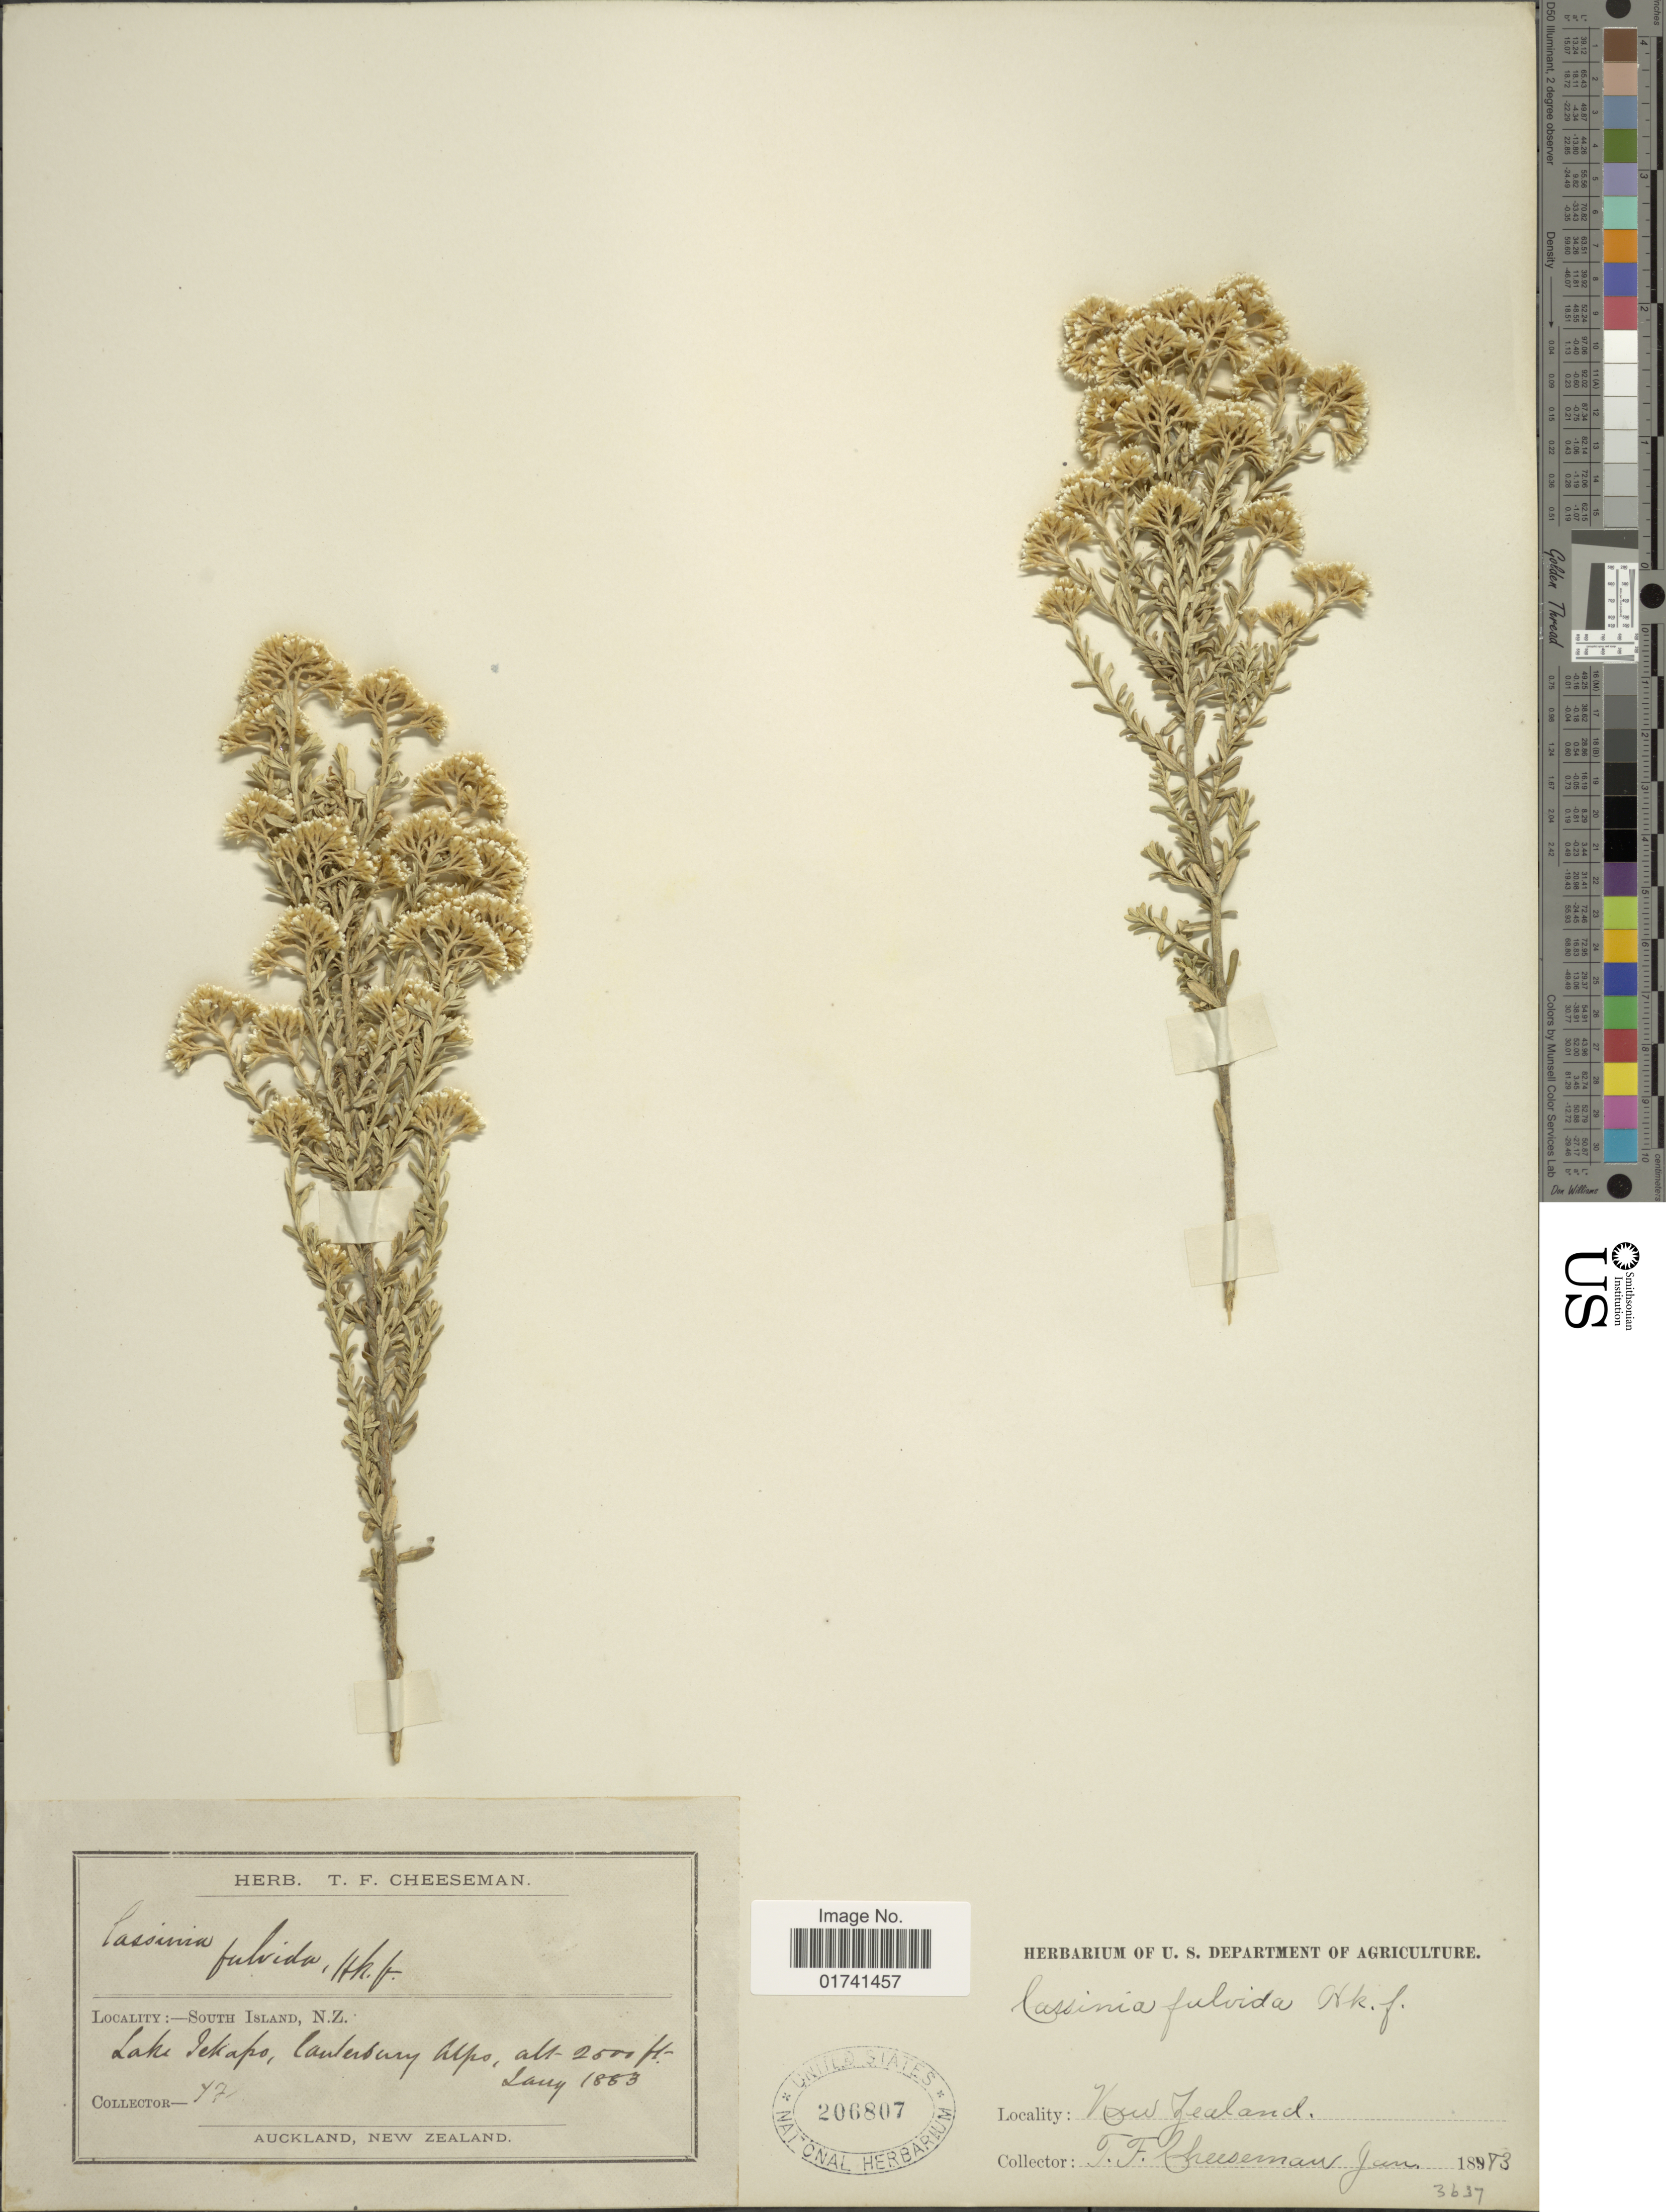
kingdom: Plantae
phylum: Tracheophyta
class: Magnoliopsida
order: Asterales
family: Asteraceae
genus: Cassinia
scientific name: Cassinia fulvida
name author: A. Cunn. & DC.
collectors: T. F. Cheeseman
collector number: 3637*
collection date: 1883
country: New Zealand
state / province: Canterbury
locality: South Island, Lake Tekapo, Canterbury Alps.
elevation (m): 610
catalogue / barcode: US 206807